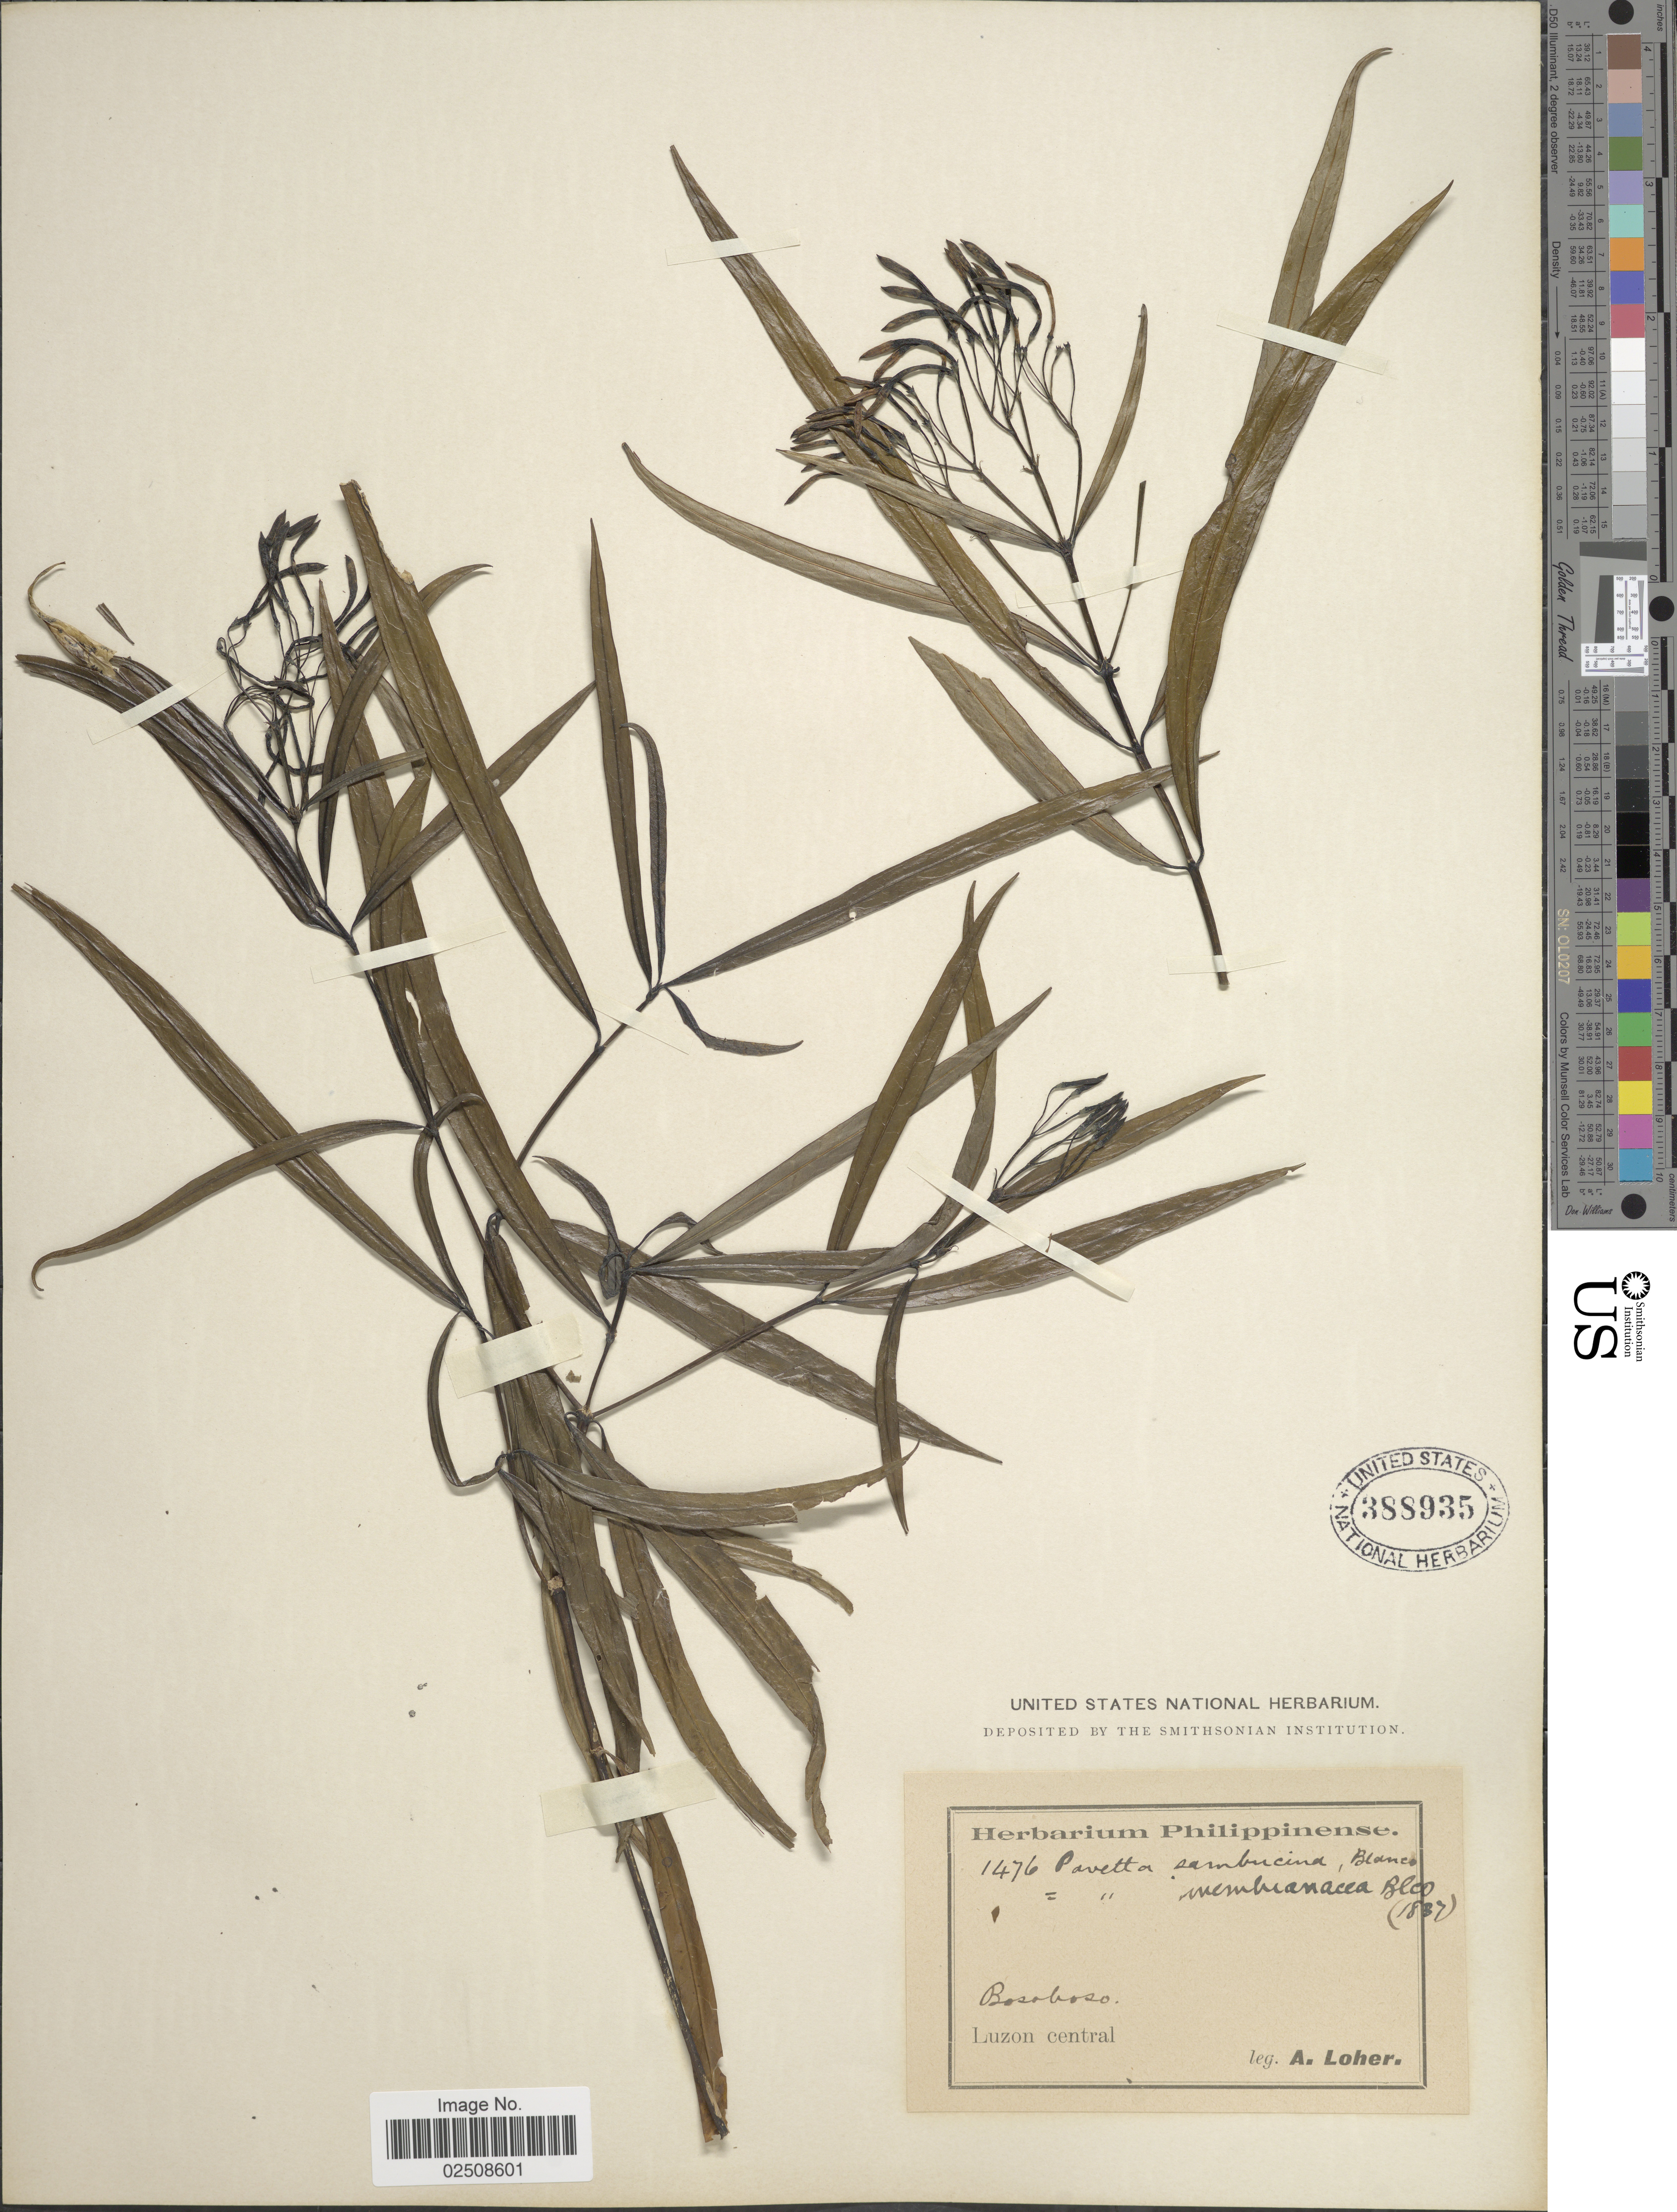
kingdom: Plantae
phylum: Tracheophyta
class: Magnoliopsida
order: Gentianales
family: Rubiaceae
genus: Pavetta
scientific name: Pavetta membranacea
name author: Blanco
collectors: A. Loher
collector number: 1476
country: Philippines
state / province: Central Luzon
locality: Bosoboso. Luzon central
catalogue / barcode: US 388935